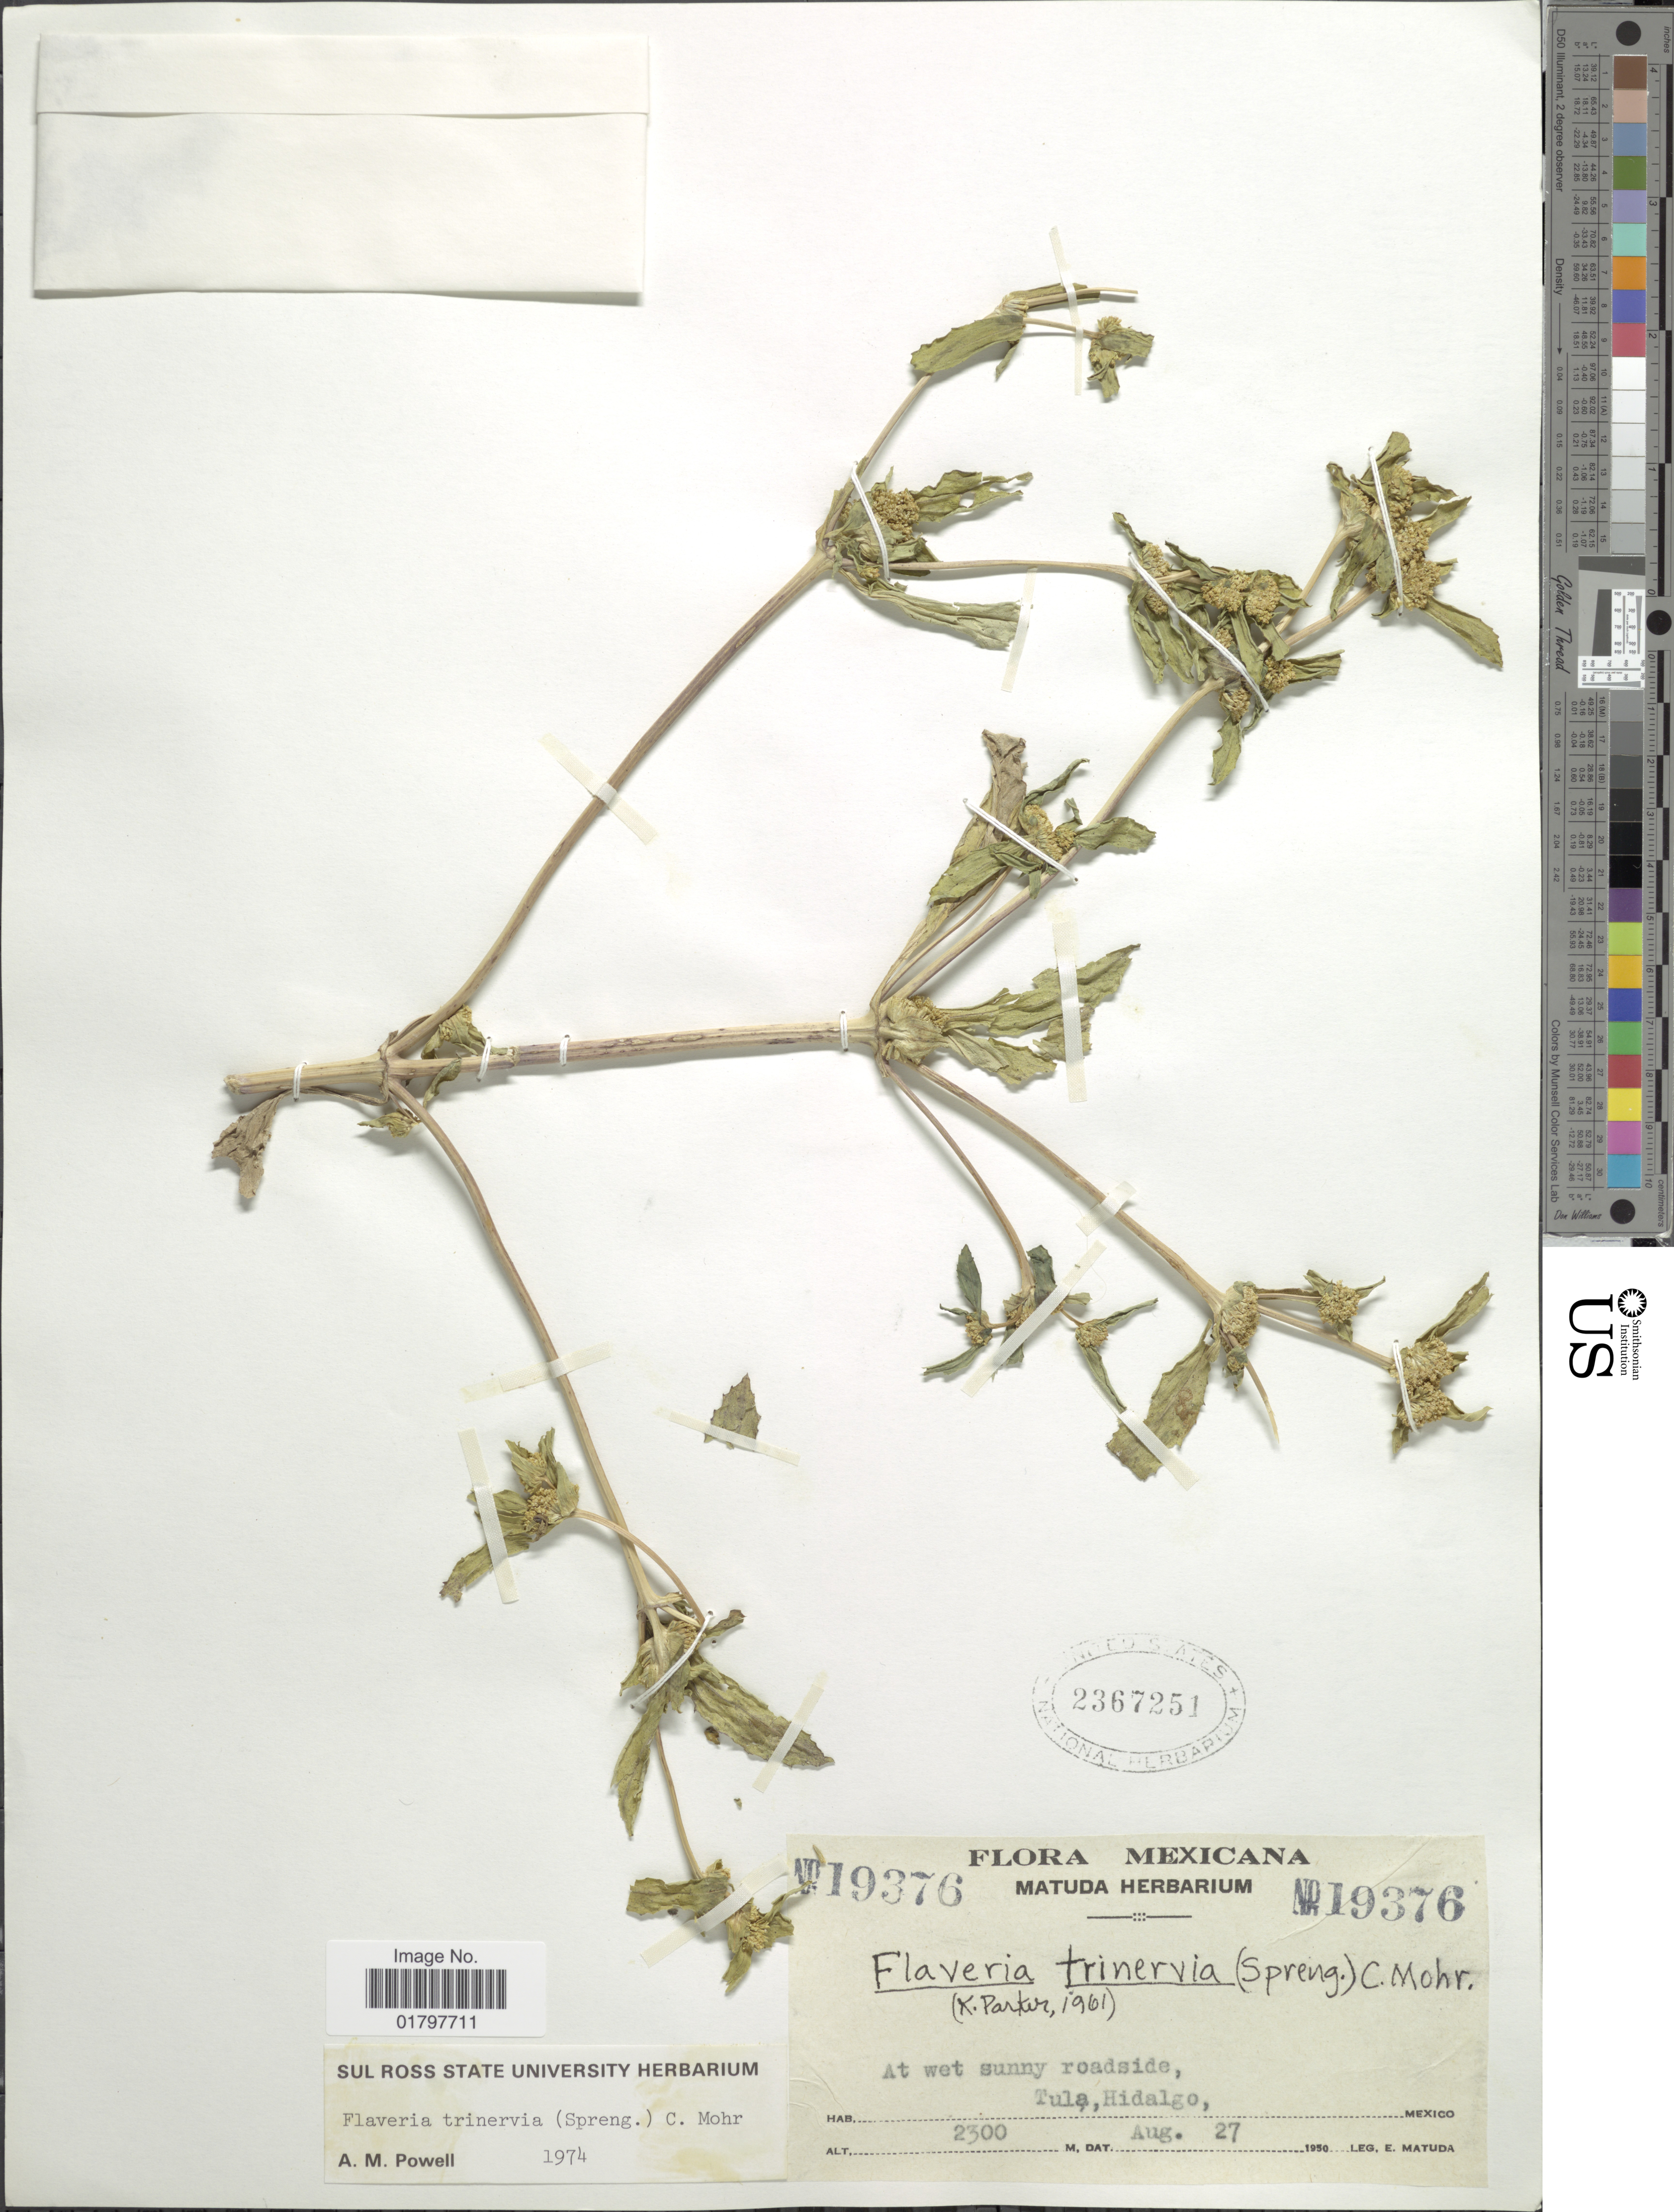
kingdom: Plantae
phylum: Tracheophyta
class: Magnoliopsida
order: Asterales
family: Asteraceae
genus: Flaveria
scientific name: Flaveria trinervia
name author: (Spreng.) C. Mohr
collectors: E. Matuda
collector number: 19376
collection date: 1950-08-27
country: Mexico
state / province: Hidalgo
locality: At wet sunny roadside, Tula, Hidalgo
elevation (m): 2300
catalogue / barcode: US 2367251